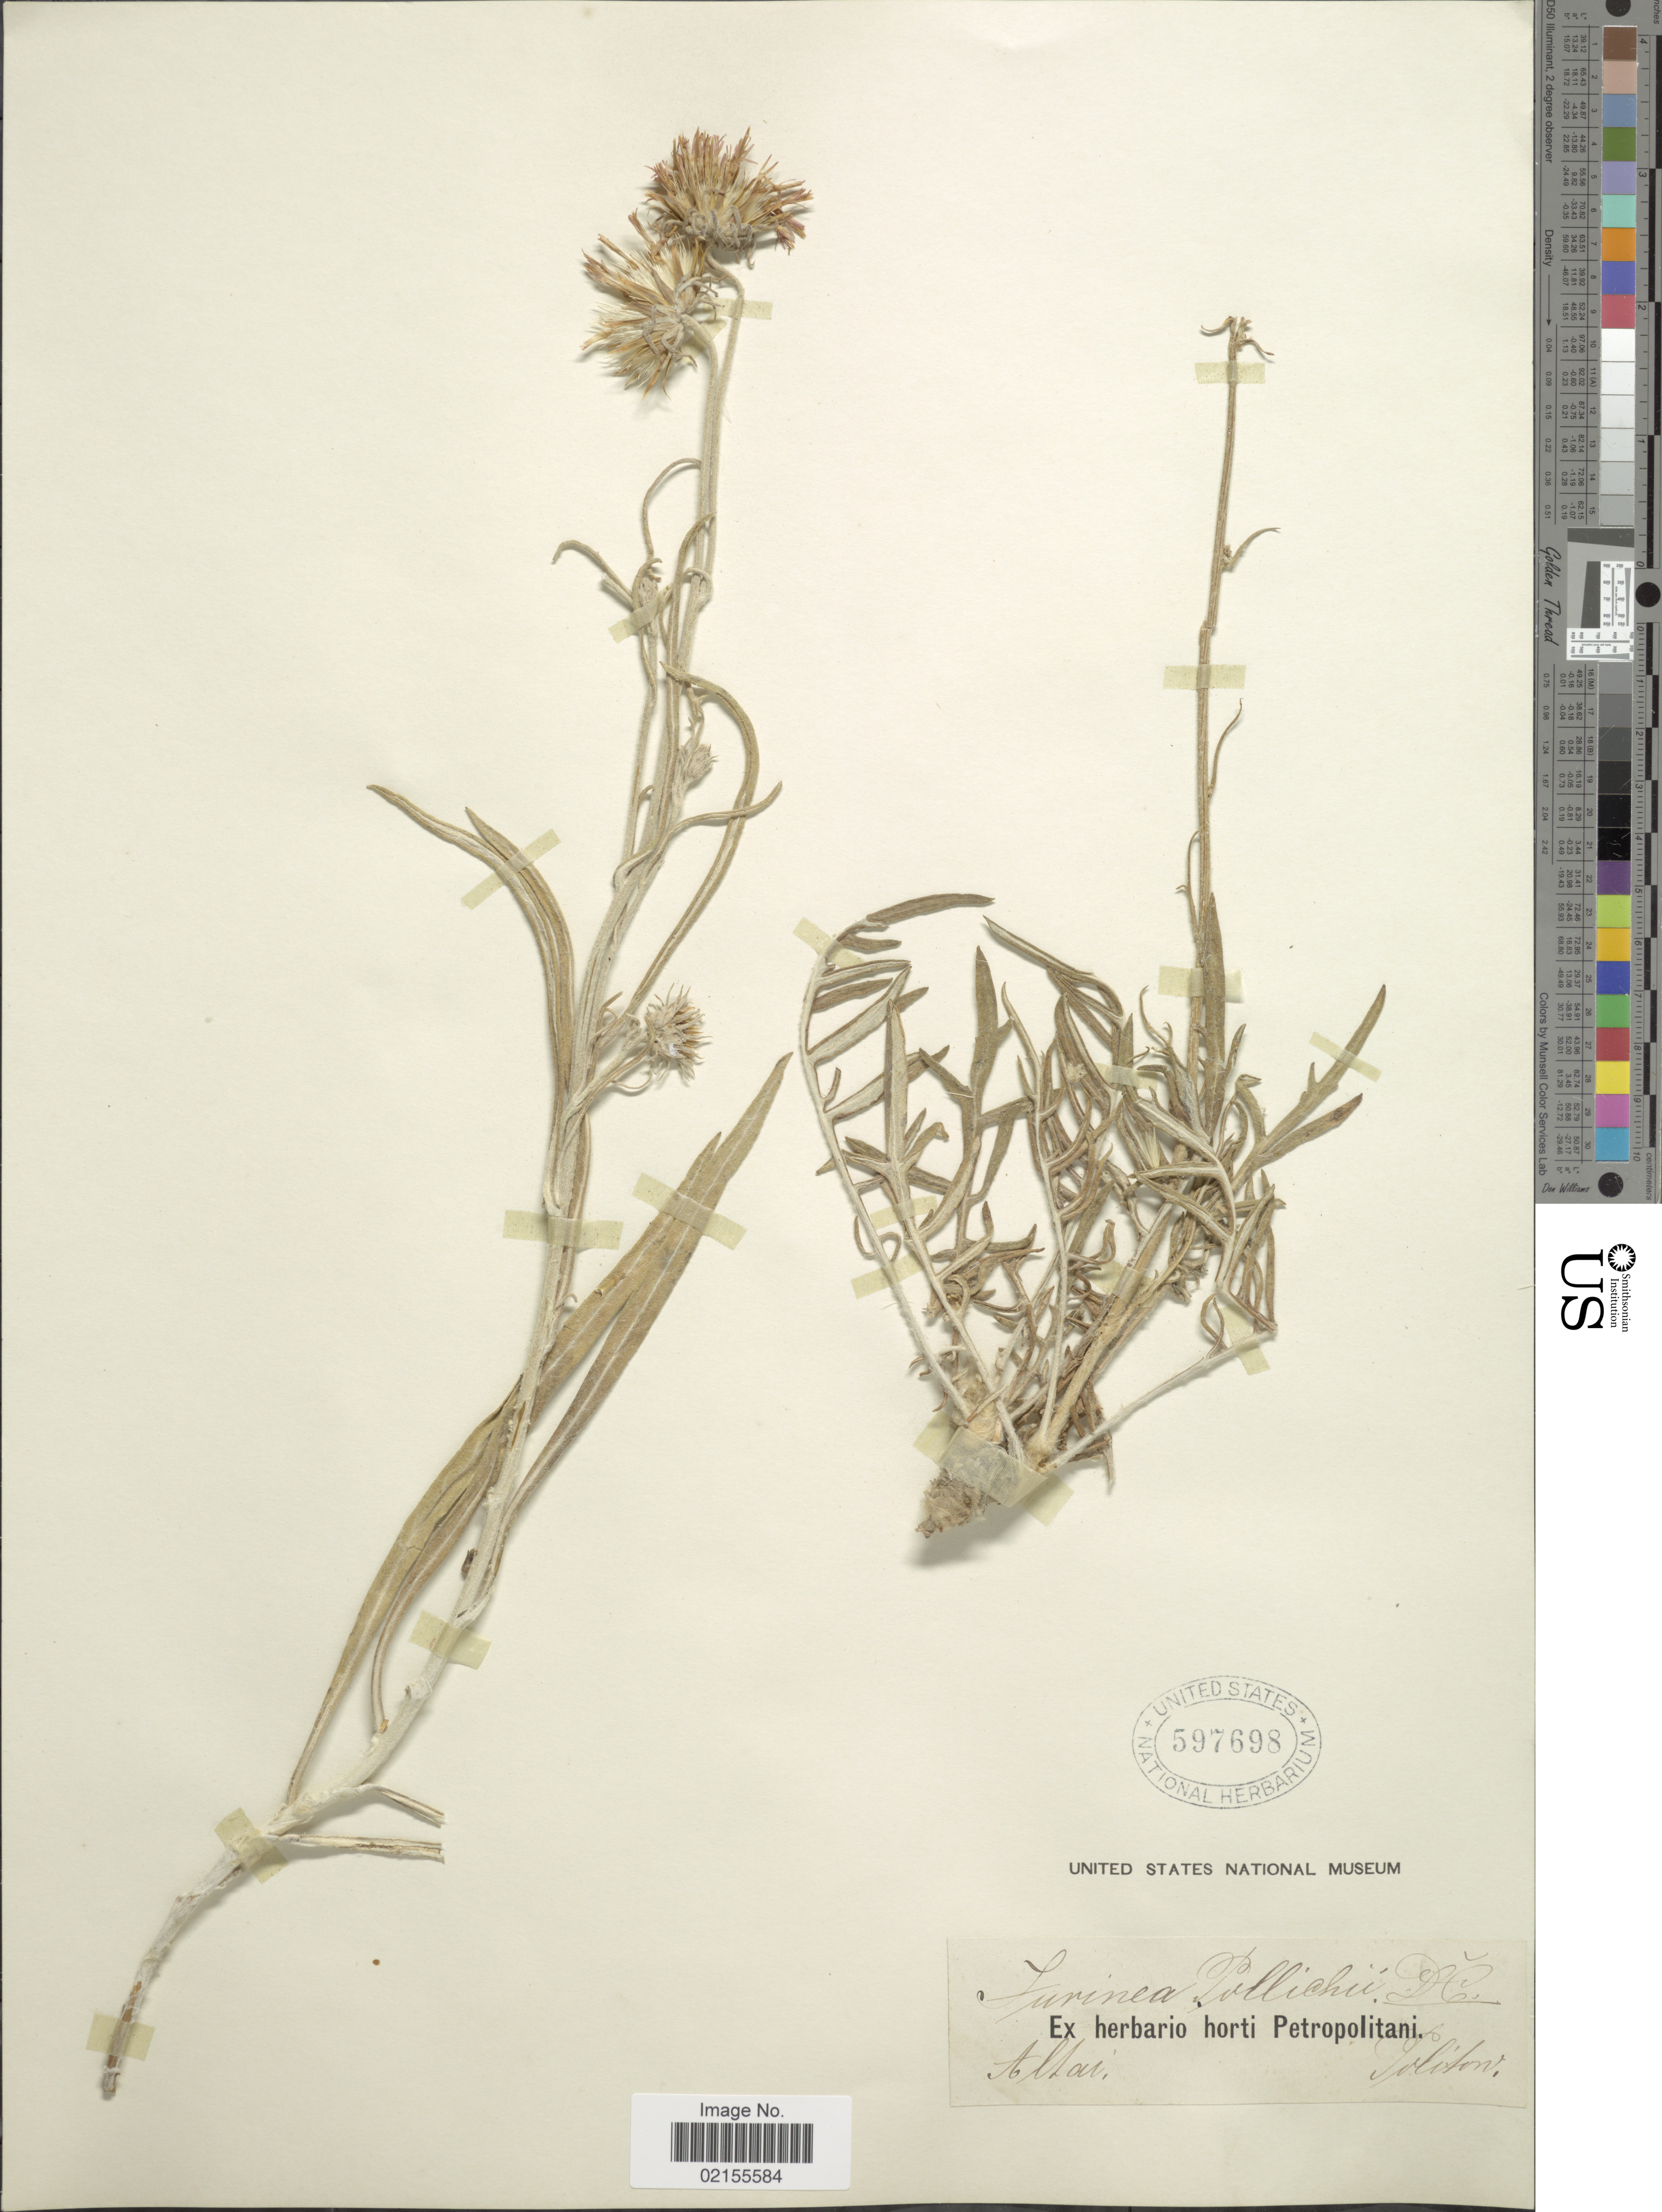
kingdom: Plantae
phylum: Tracheophyta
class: Magnoliopsida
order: Asterales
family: Asteraceae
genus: Jurinea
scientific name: Jurinea pollichii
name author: Nyman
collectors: -. Politow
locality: Altai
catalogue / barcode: US 597698